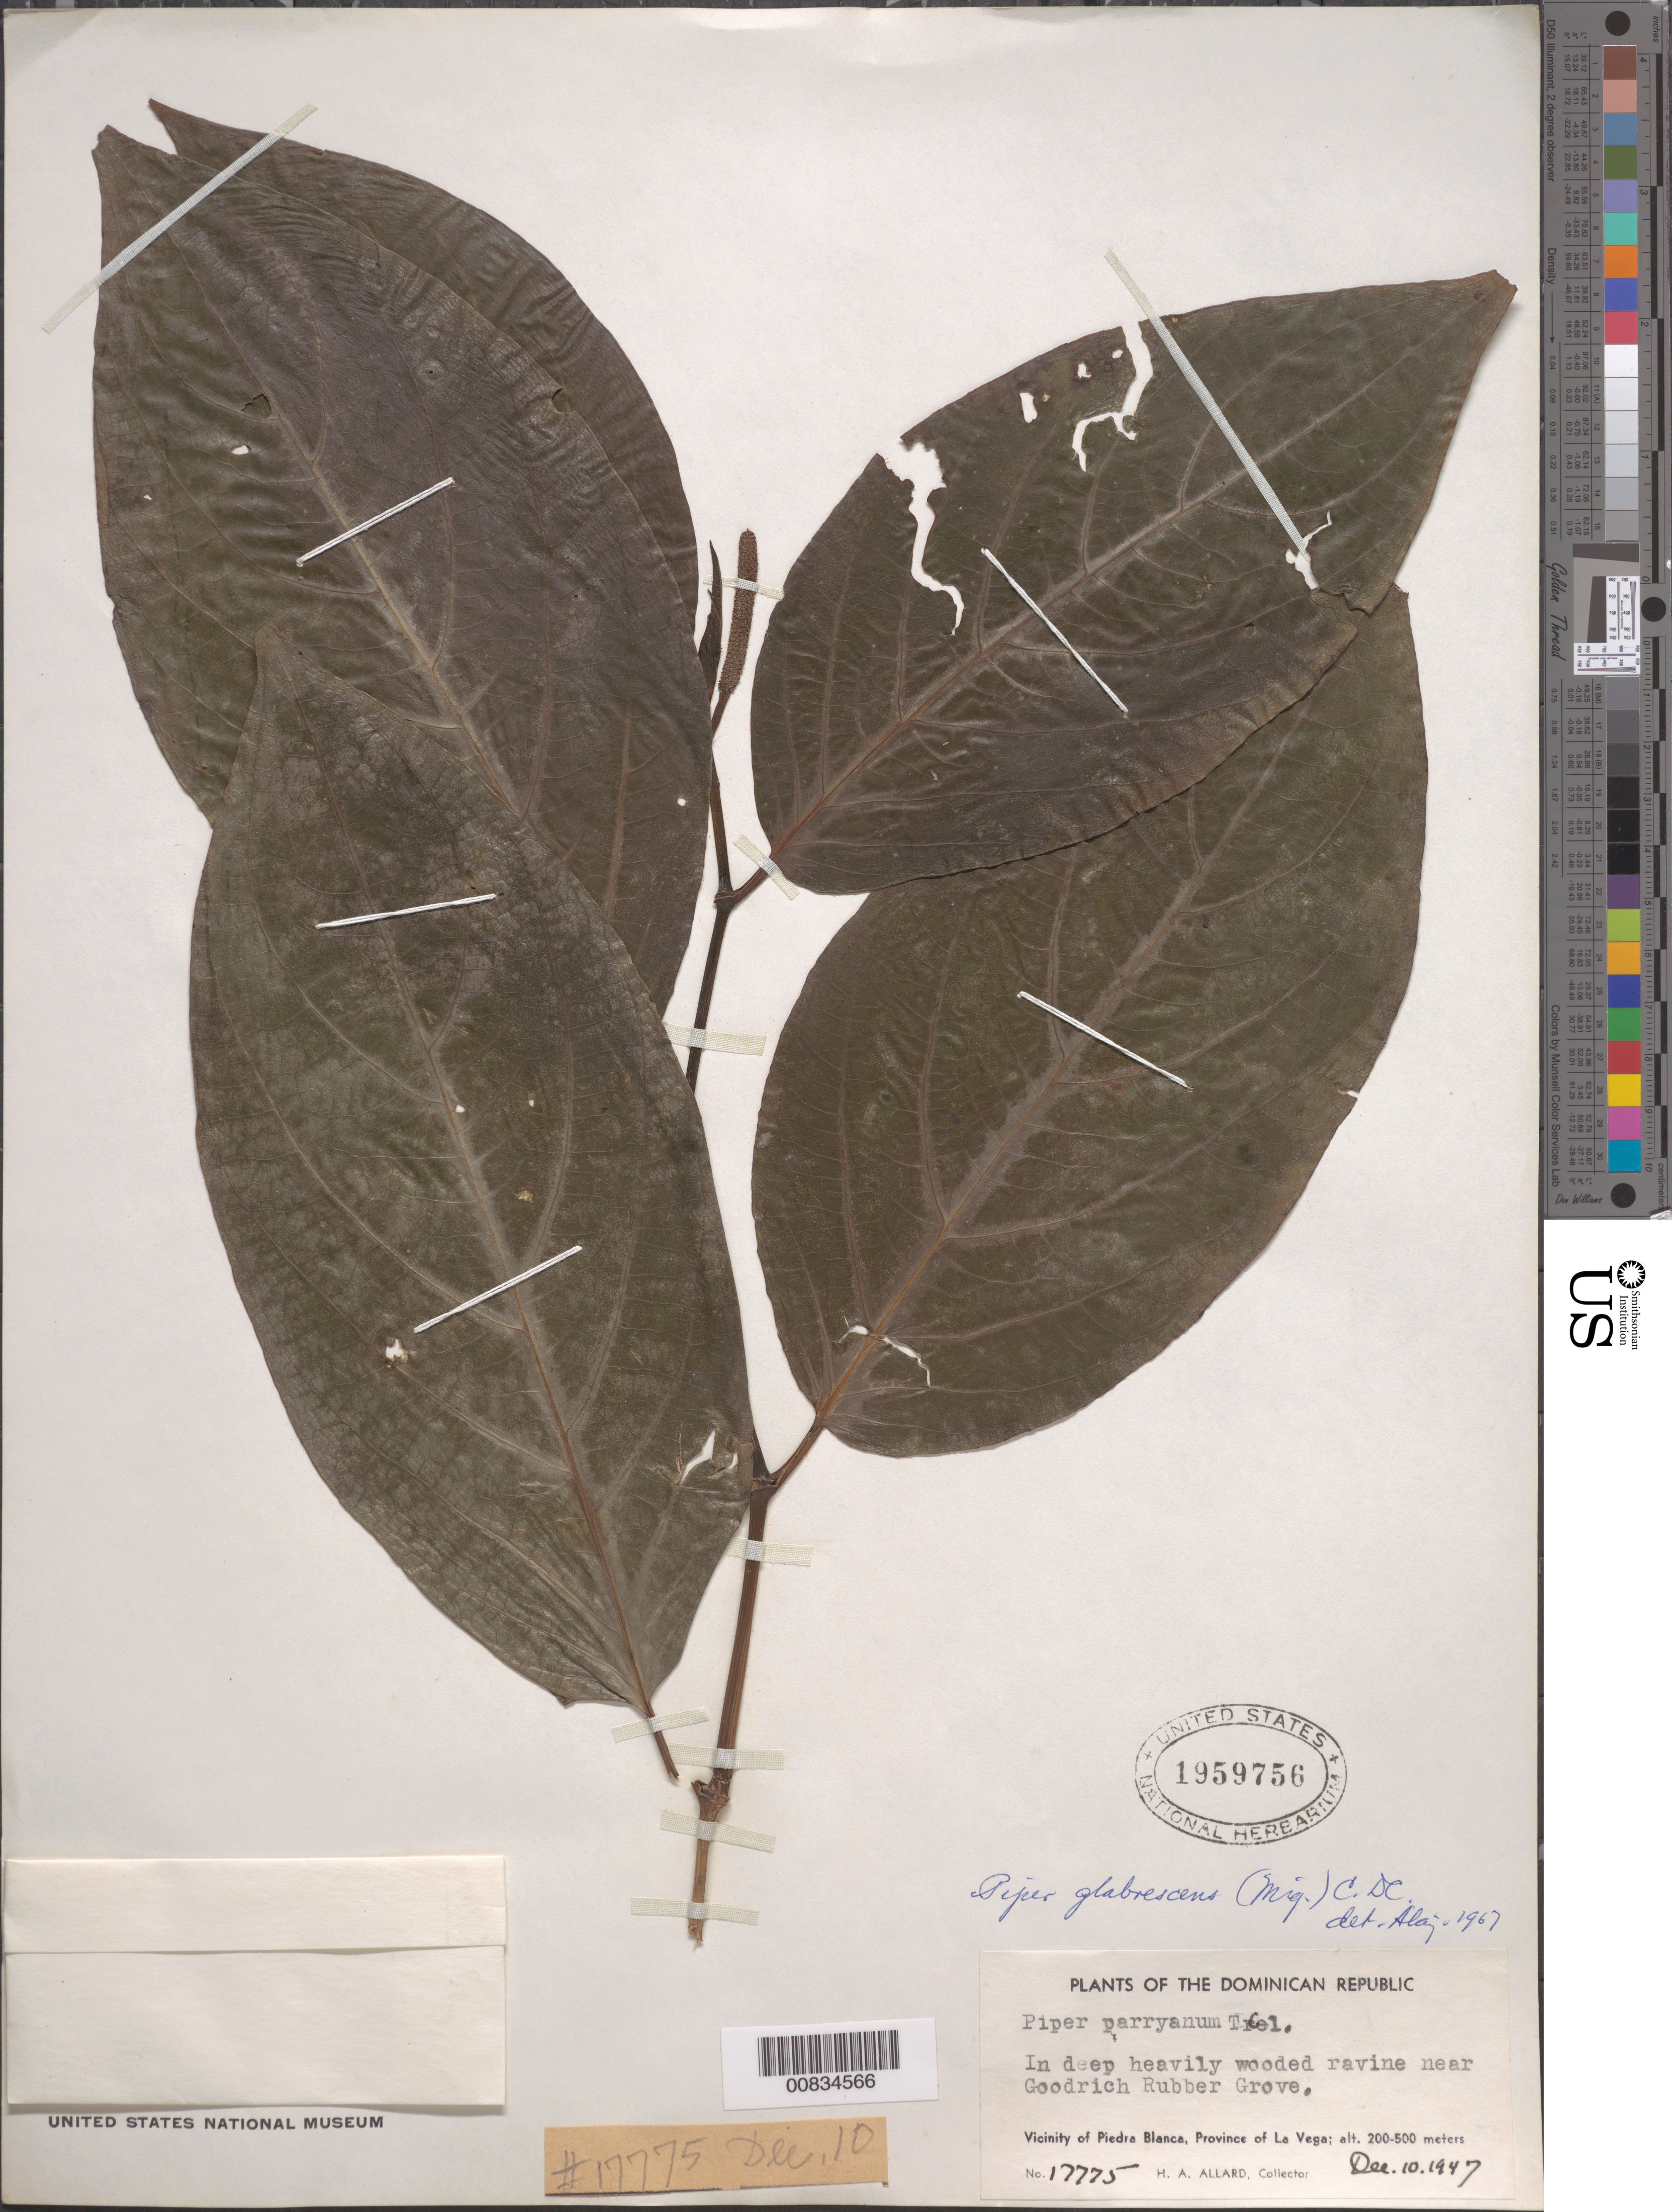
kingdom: Plantae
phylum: Tracheophyta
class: Magnoliopsida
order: Piperales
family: Piperaceae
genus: Piper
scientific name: Piper glabrescens var. venezuelense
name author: (C. DC.) Trel. & Yunck.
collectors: H. A. Allard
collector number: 17775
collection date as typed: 10 Dec 1947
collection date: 1947-12-10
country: Dominican Republic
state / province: La Vega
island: Hispaniola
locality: Vicinity of Piedra Blanca. Ravine near Goodrich Rubber Grove.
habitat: In deep heavily wooded ravine.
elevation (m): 200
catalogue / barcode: US 1959756